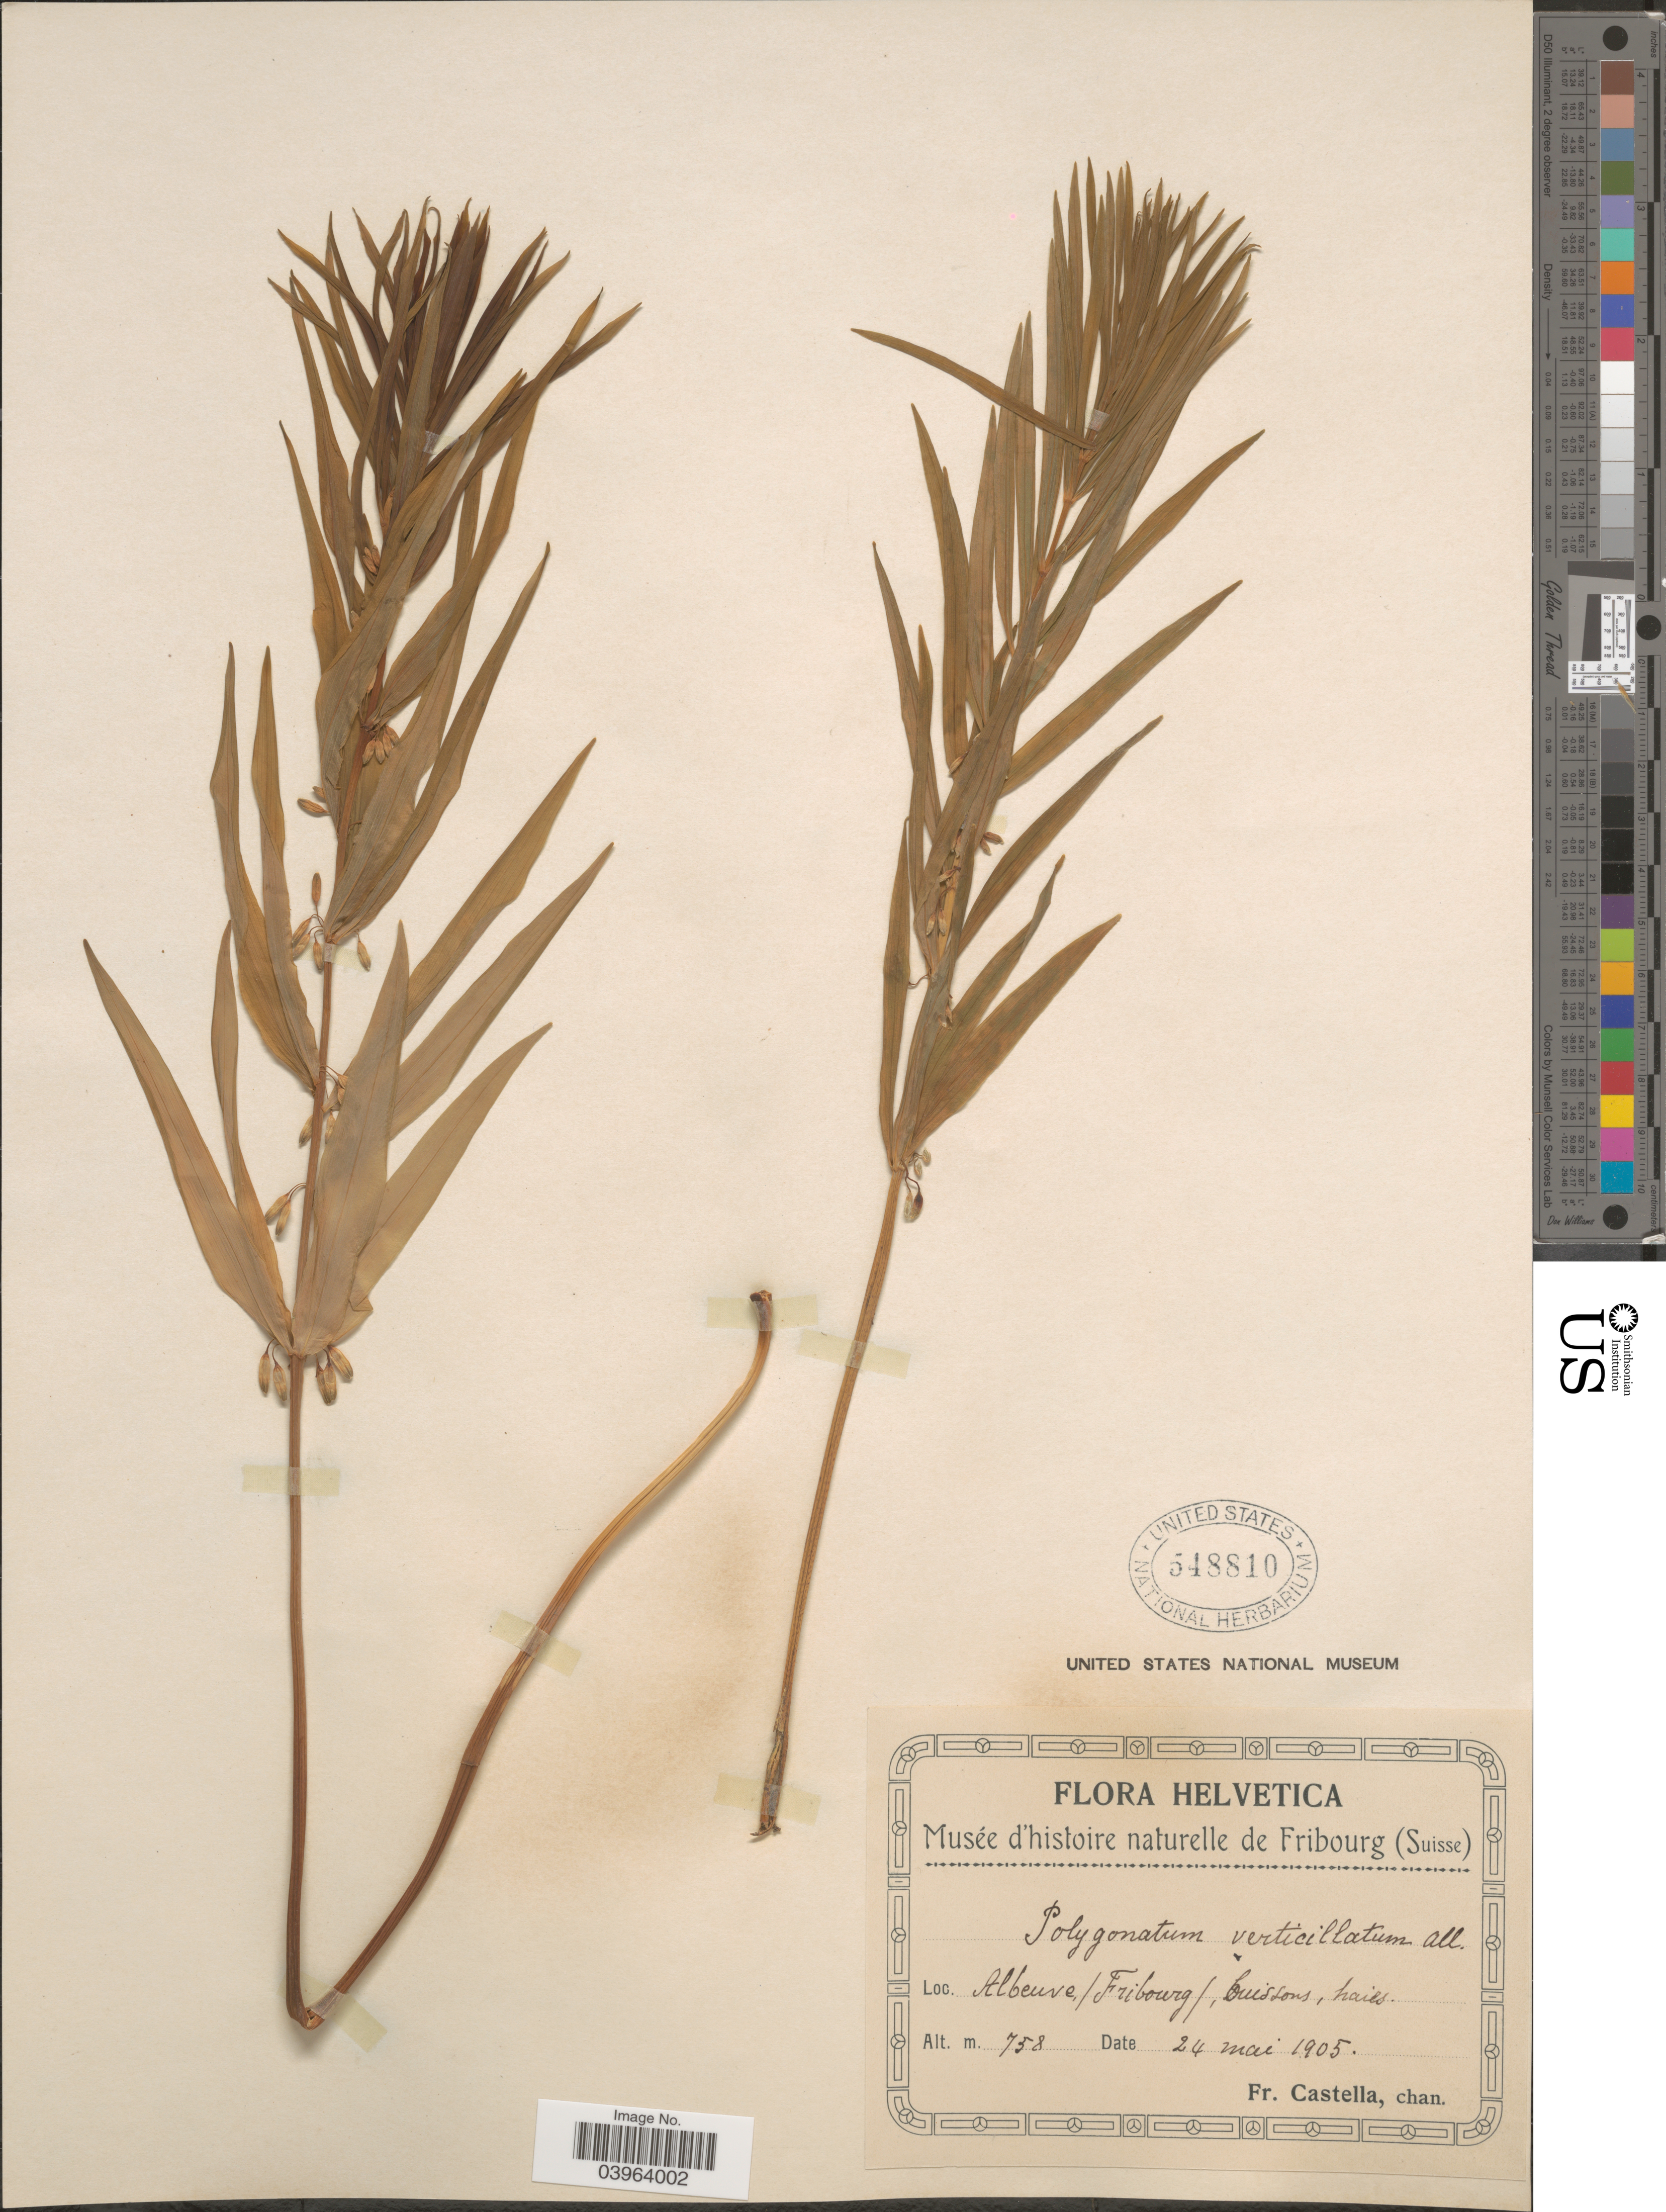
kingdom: Plantae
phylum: Tracheophyta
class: Liliopsida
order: Asparagales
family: Asparagaceae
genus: Polygonatum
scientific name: Polygonatum verticillatum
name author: (L.) All.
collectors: Fr. Castella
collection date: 1905-05-24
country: Switzerland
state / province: Fribourg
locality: Helvetica. Albeuve, Buissons, haies.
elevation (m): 758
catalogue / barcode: US 548810